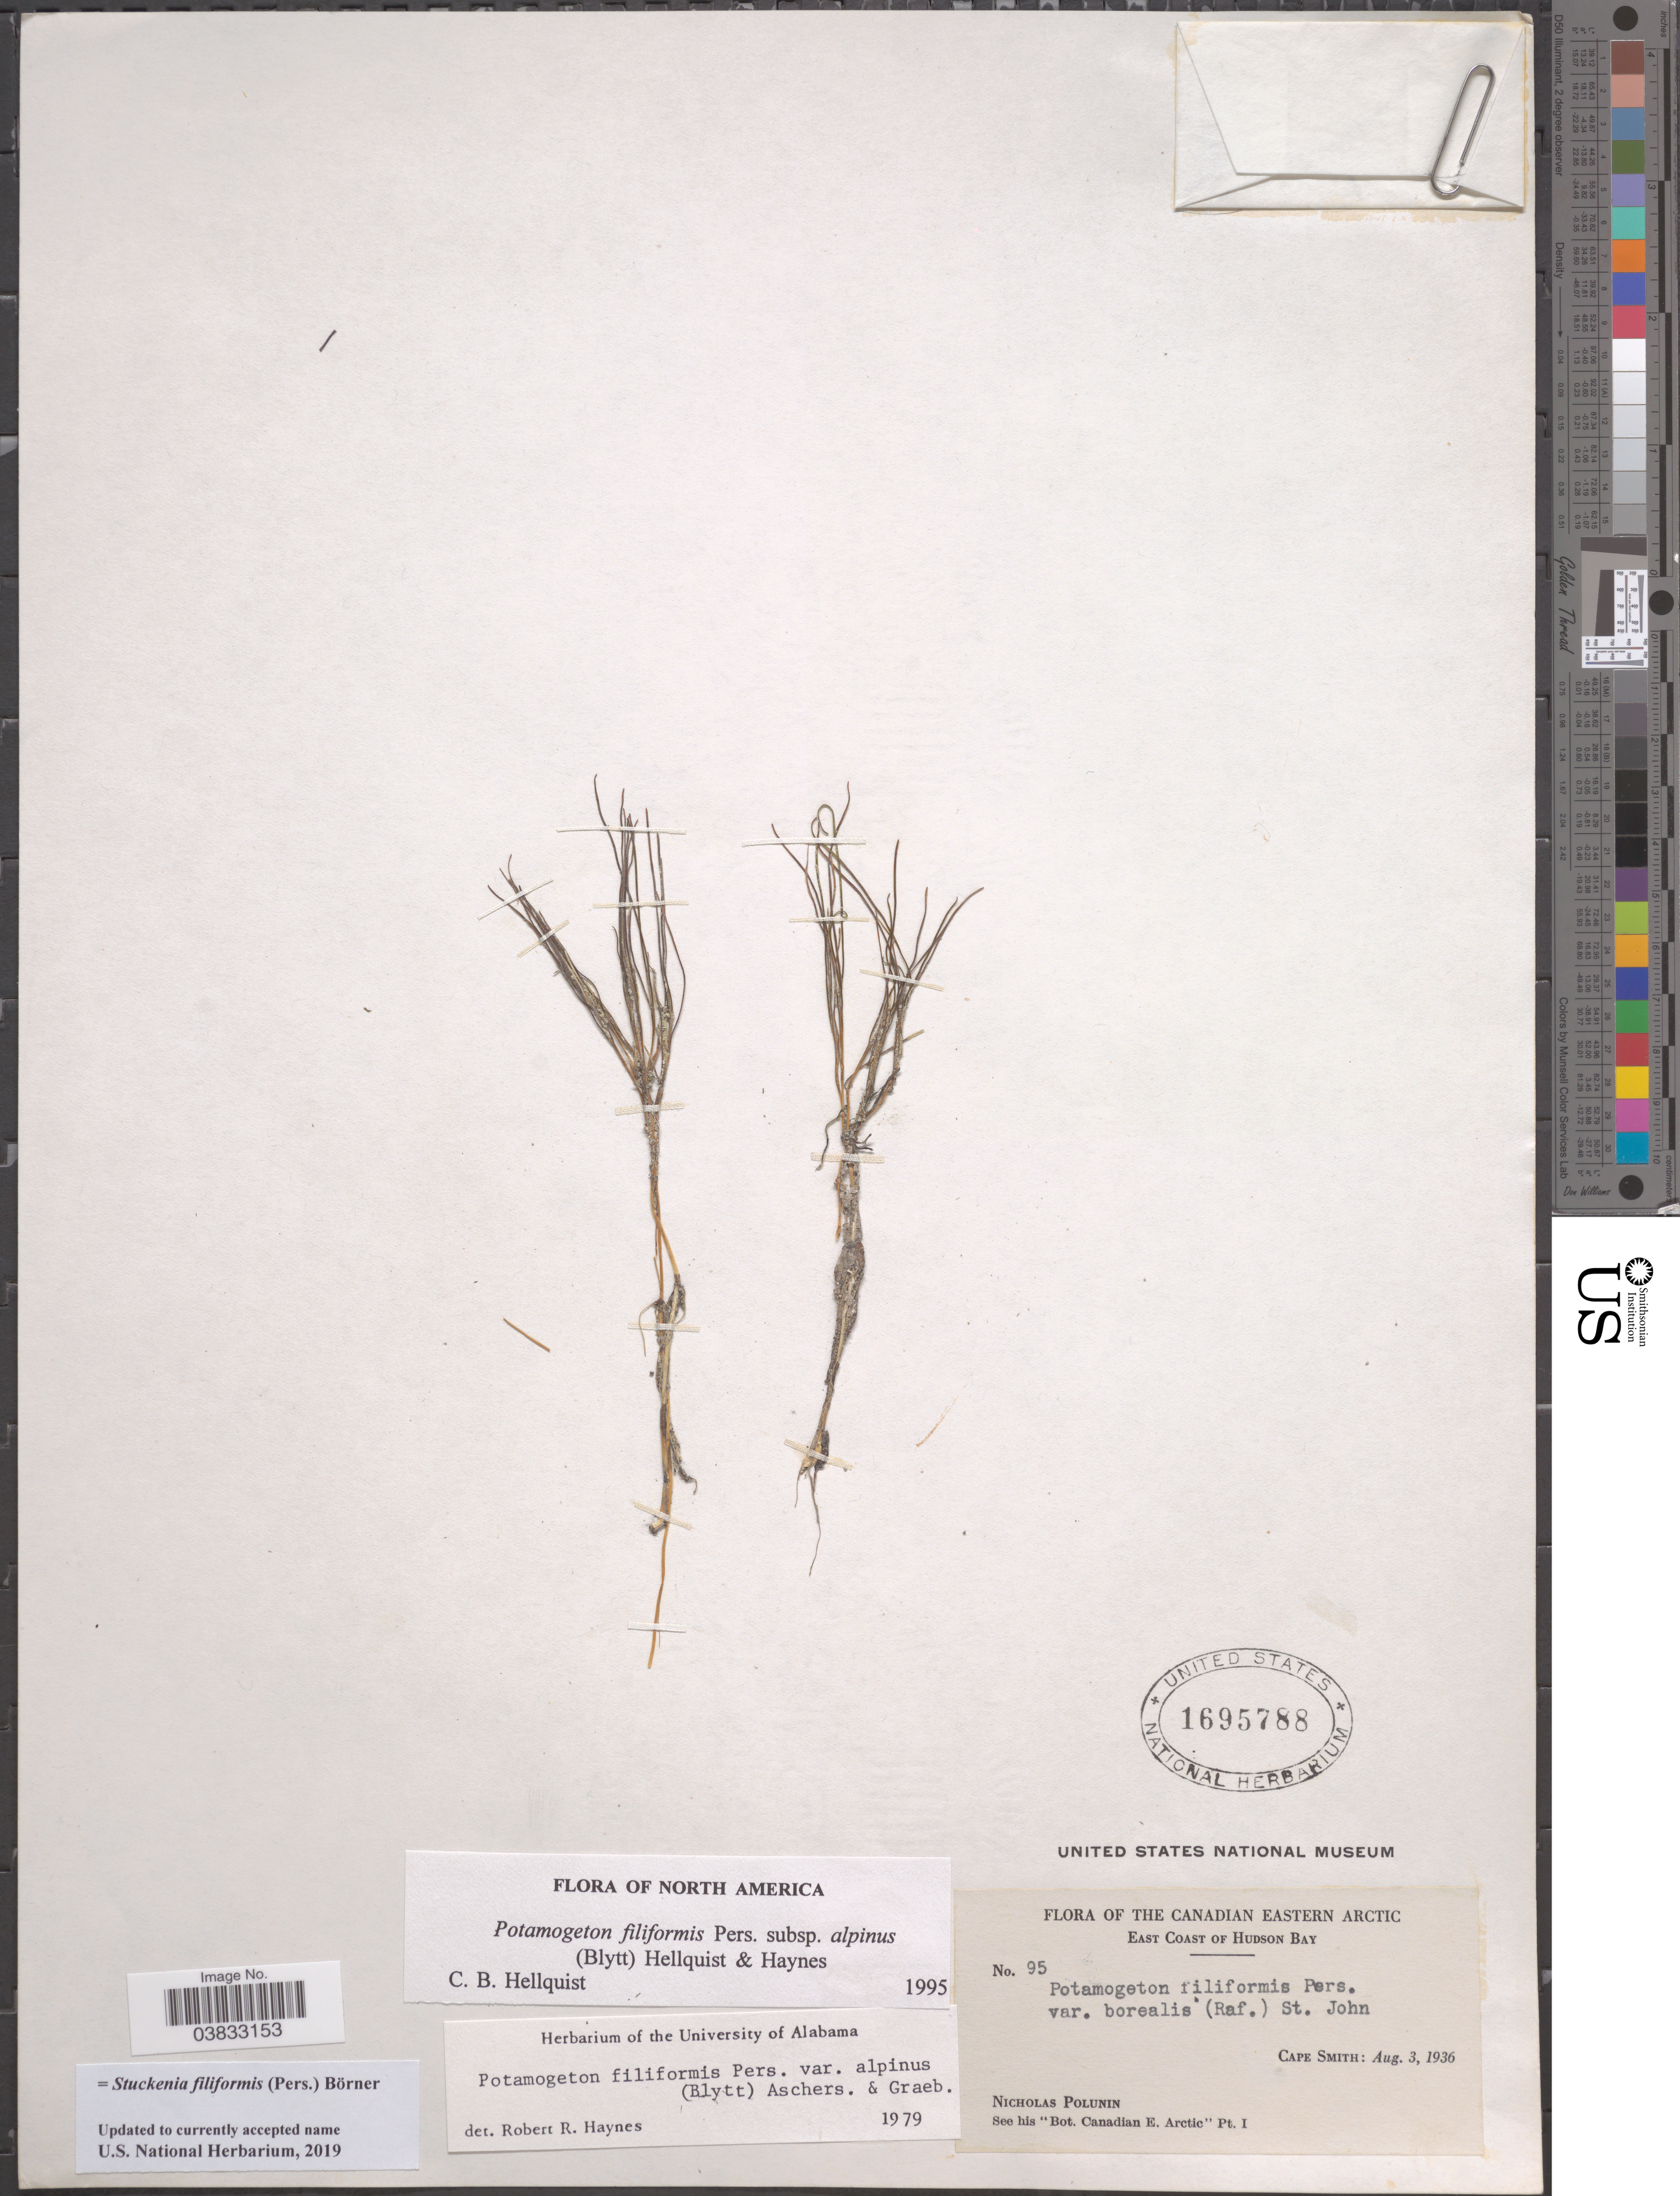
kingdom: Plantae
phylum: Tracheophyta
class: Liliopsida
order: Alismatales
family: Potamogetonaceae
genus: Stuckenia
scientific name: Stuckenia filiformis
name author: (Pers.) Börner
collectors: N. V. Polunin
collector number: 95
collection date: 1936-08-03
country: Canada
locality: Canadian Eastern Arctic. East Coast of Hudson Bay. Cape Smith.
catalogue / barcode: US 1695788